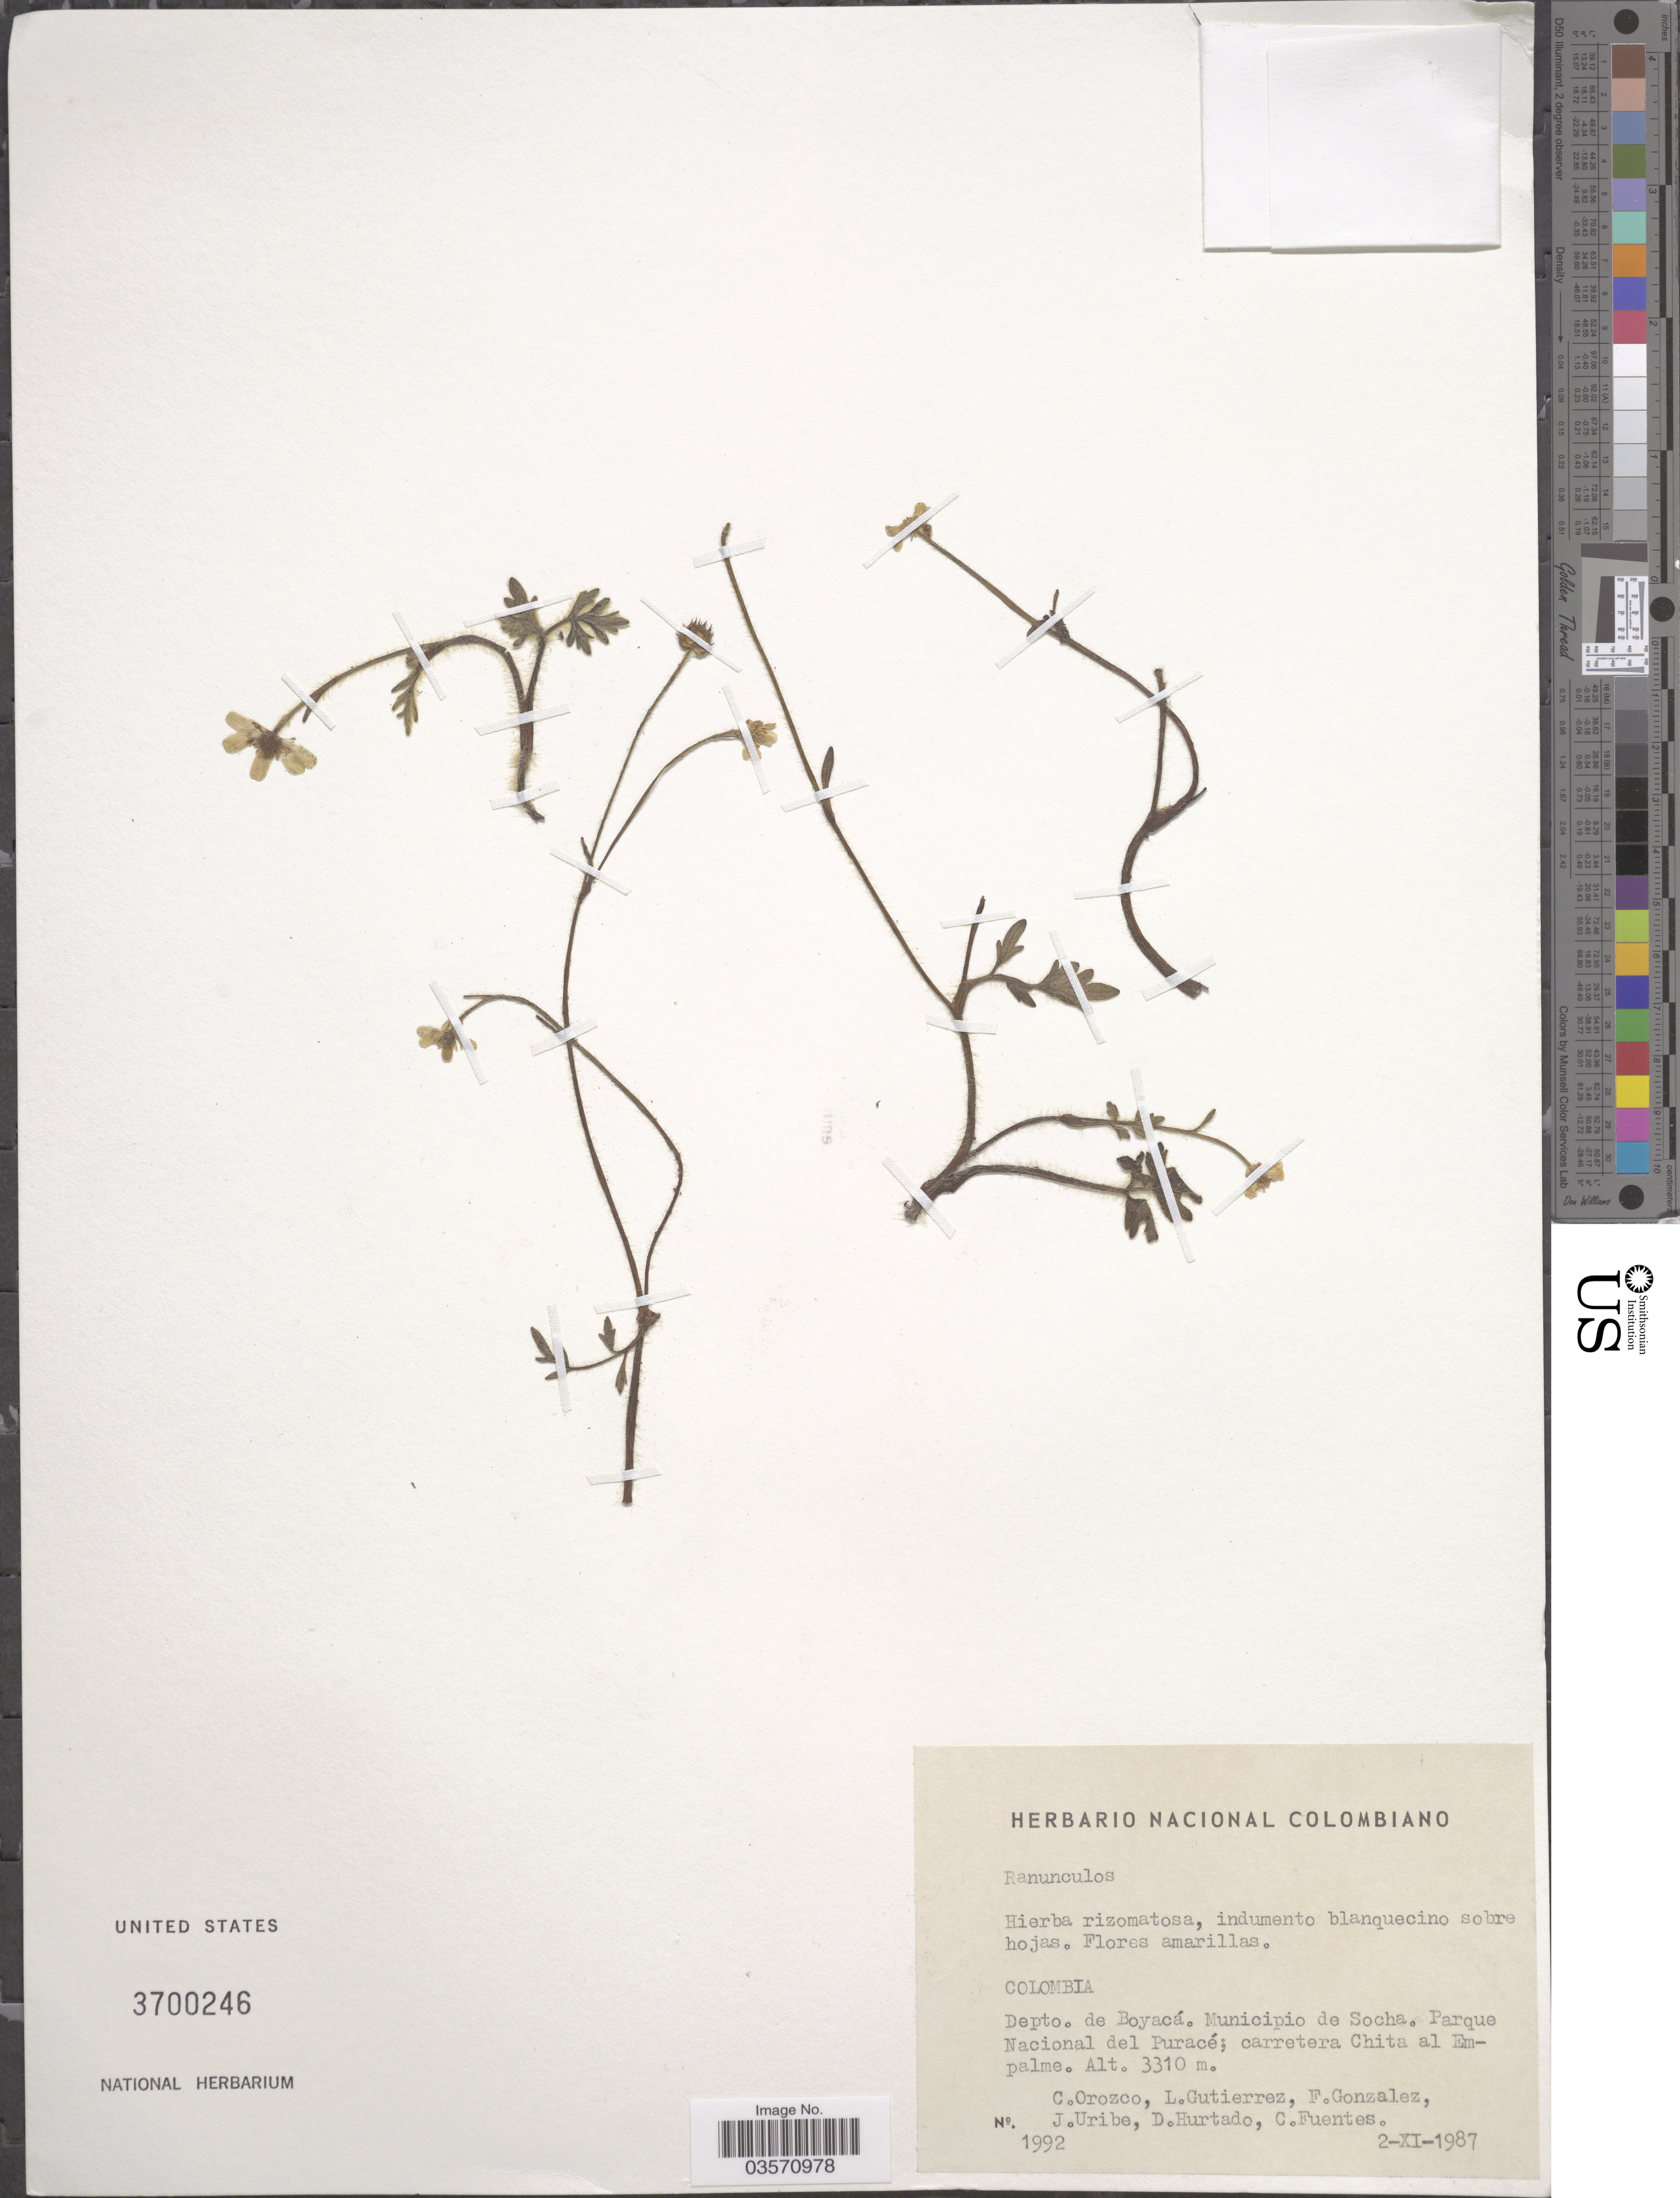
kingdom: Plantae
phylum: Tracheophyta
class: Magnoliopsida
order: Ranunculales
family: Ranunculaceae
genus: Ranunculus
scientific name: Ranunculus sp.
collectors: C. Orozco, L. Gutiérrez, F. Gonzalez, J. Uribe & et al.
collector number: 1992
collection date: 1987-11-02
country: Colombia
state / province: Boyacá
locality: Depto. de Boyacá. Municipio de Socha. Parque Nacional del Puracé; carretera Chita al Empalme.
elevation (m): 3310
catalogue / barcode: US 3700246